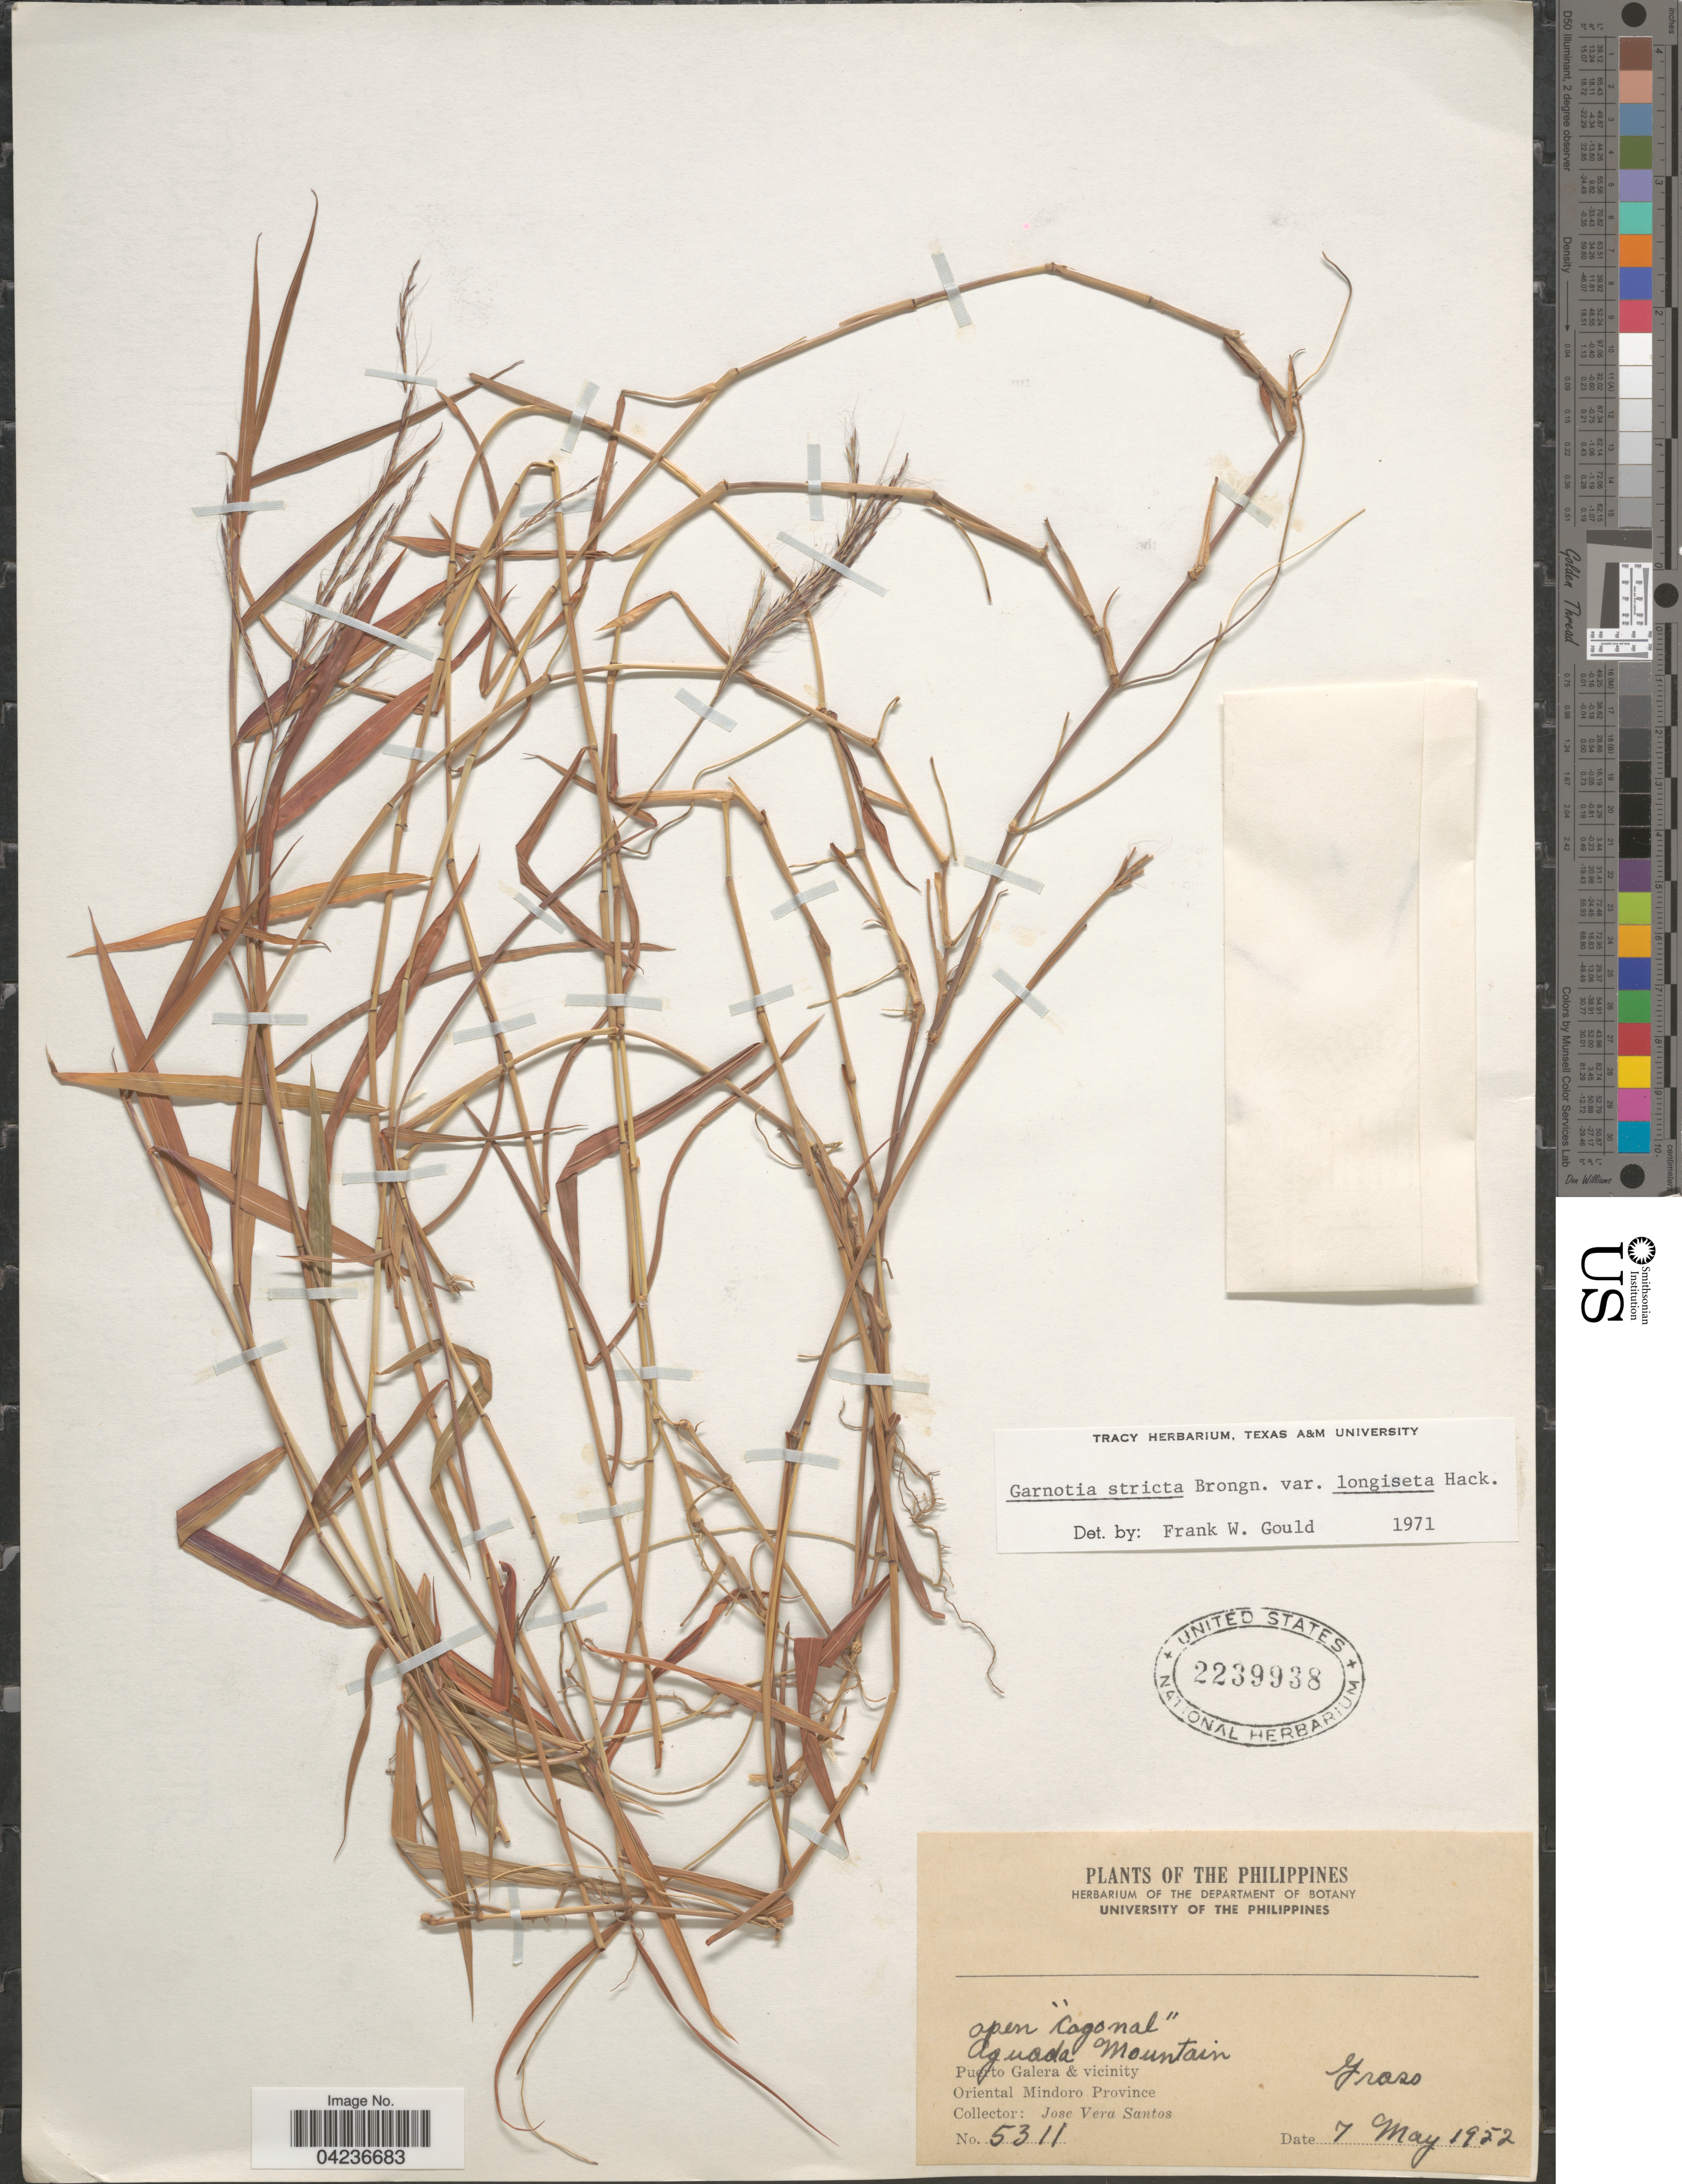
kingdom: Plantae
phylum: Tracheophyta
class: Liliopsida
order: Poales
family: Poaceae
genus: Garnotia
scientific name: Garnotia stricta var. longiseta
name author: Hack. in Kneuck.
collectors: J. Santos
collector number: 5311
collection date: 1952-05-07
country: Philippines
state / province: Mimaropa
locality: Aguada Mountain. Puerto Galera & vicinity. Oriental Mindoro Province.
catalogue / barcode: US 2239938